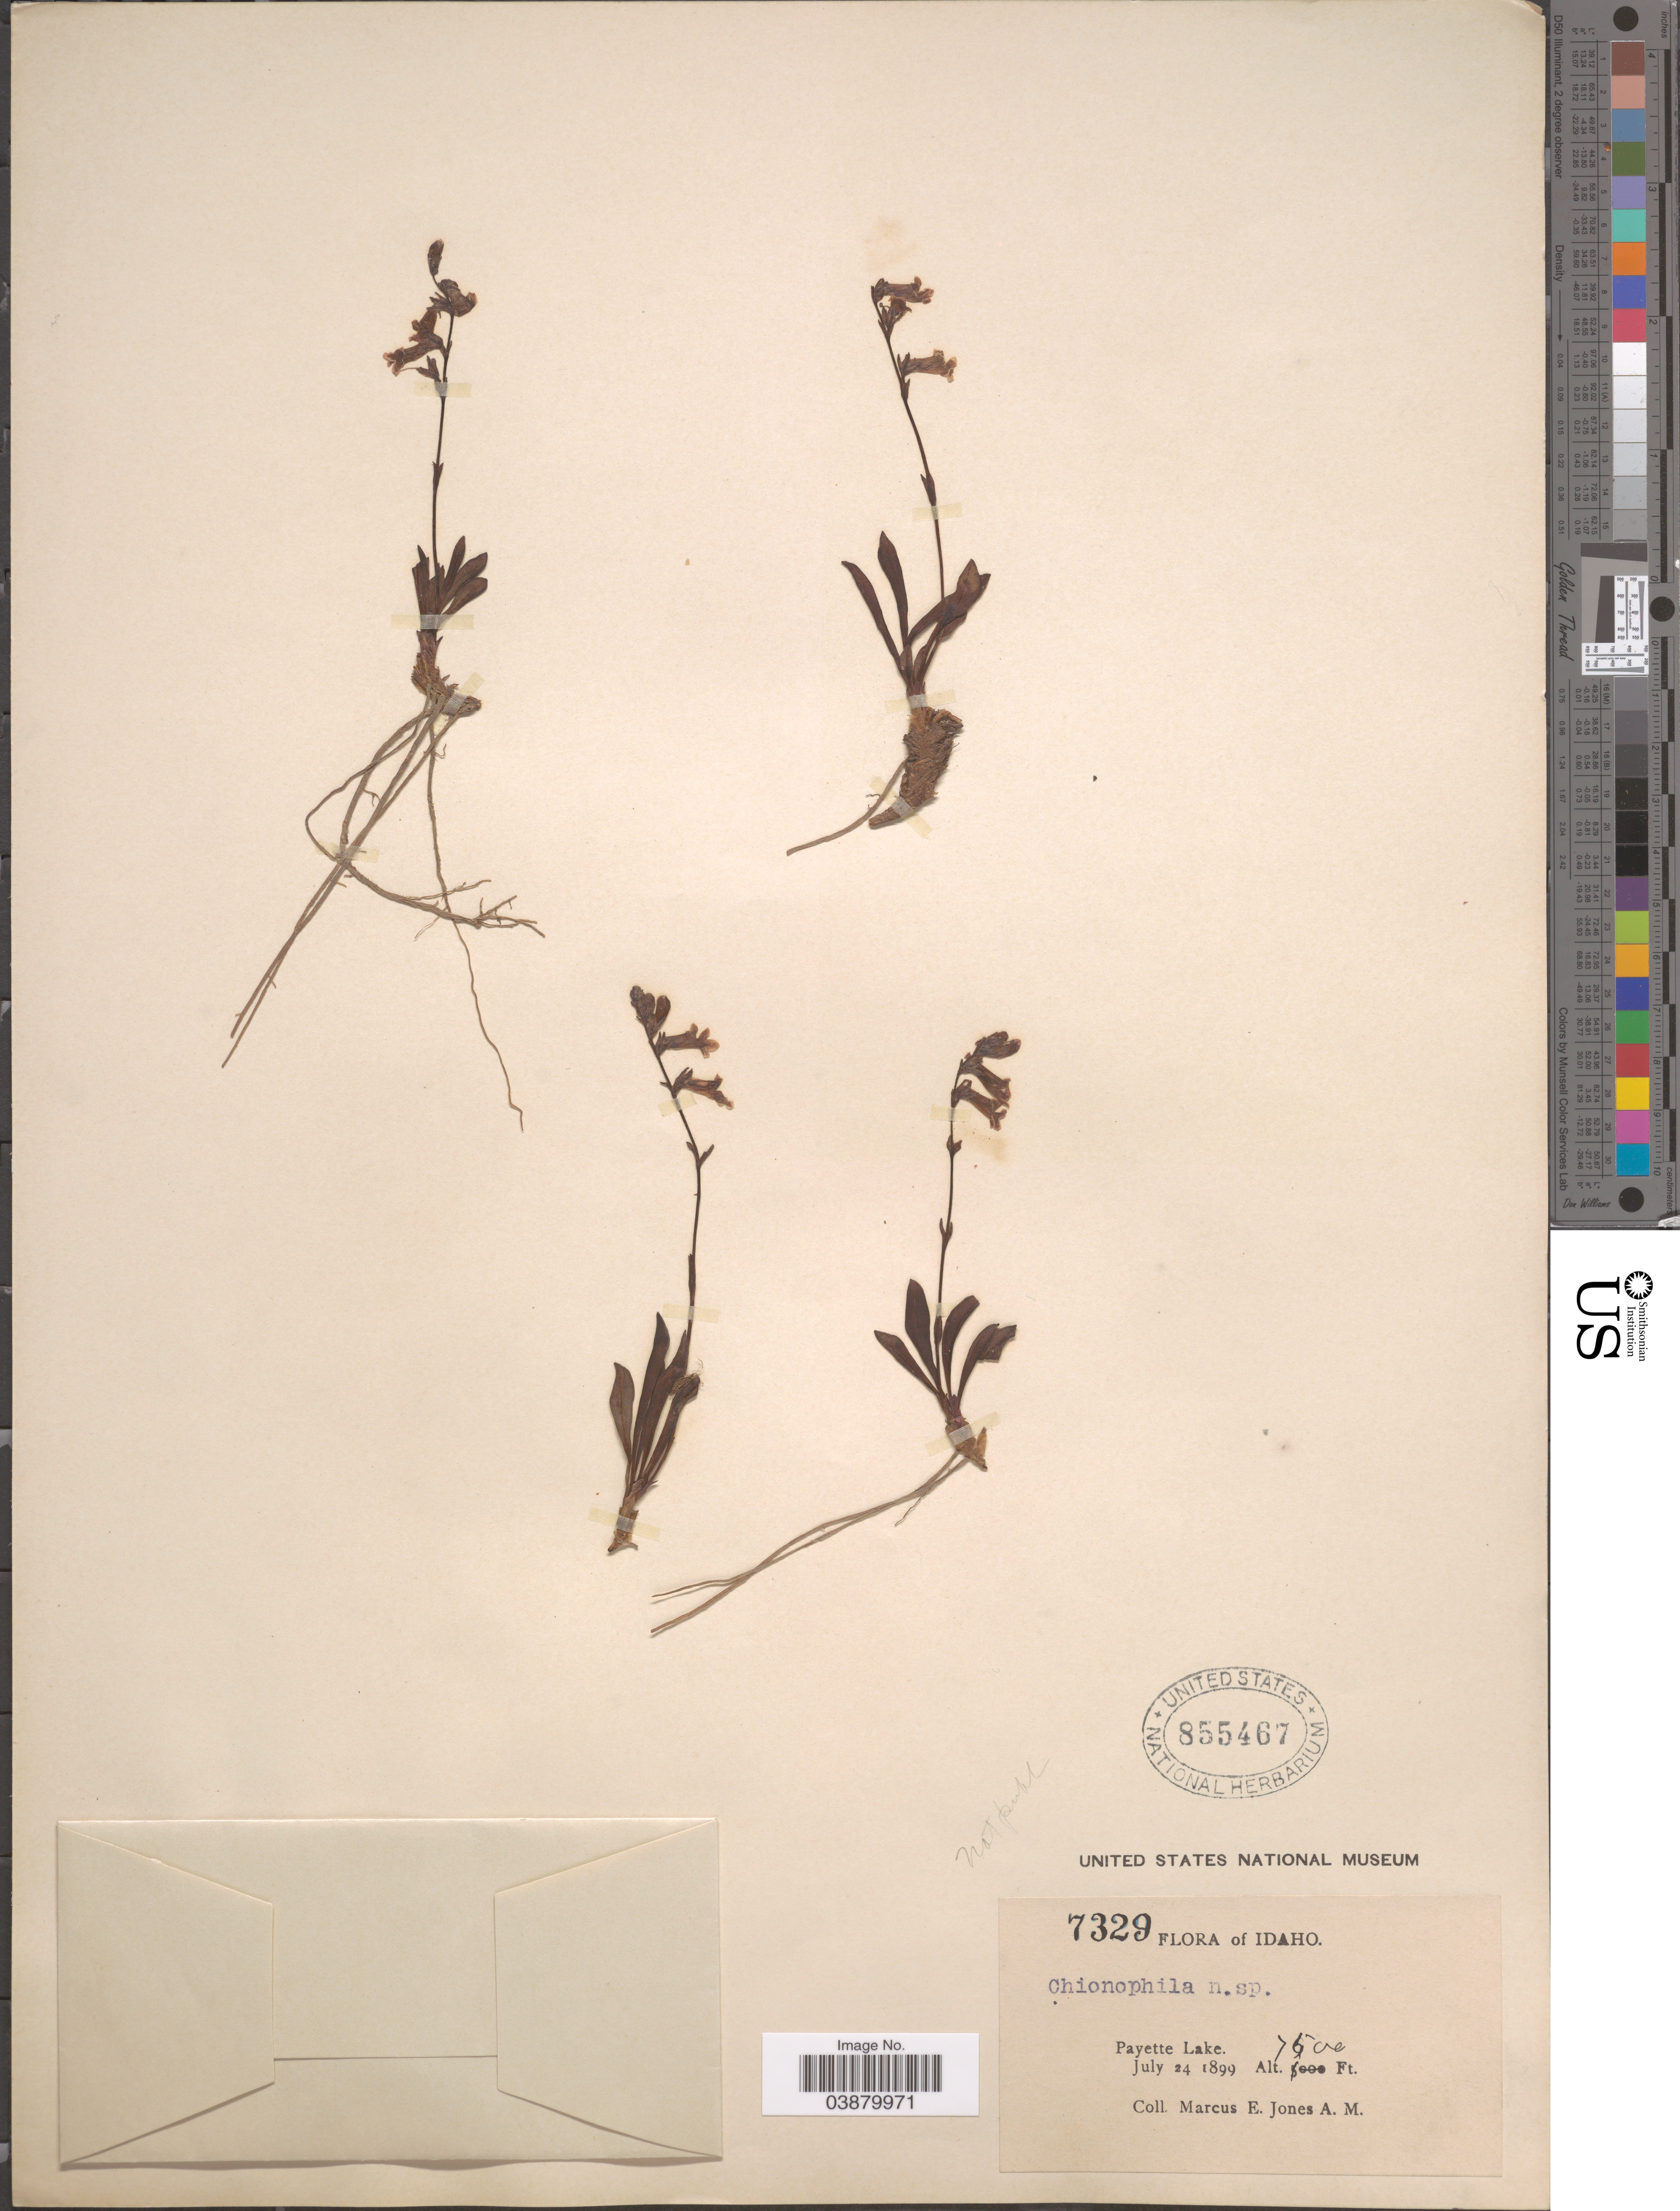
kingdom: Plantae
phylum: Tracheophyta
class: Magnoliopsida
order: Lamiales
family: Plantaginaceae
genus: Chionophila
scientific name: Chionophila tweedyi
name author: (Canby & Rose) Hend.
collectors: M. E. Jones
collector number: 7329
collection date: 1899-07-24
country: United States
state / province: Idaho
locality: Payette Lake.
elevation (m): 2286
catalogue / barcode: US 855467